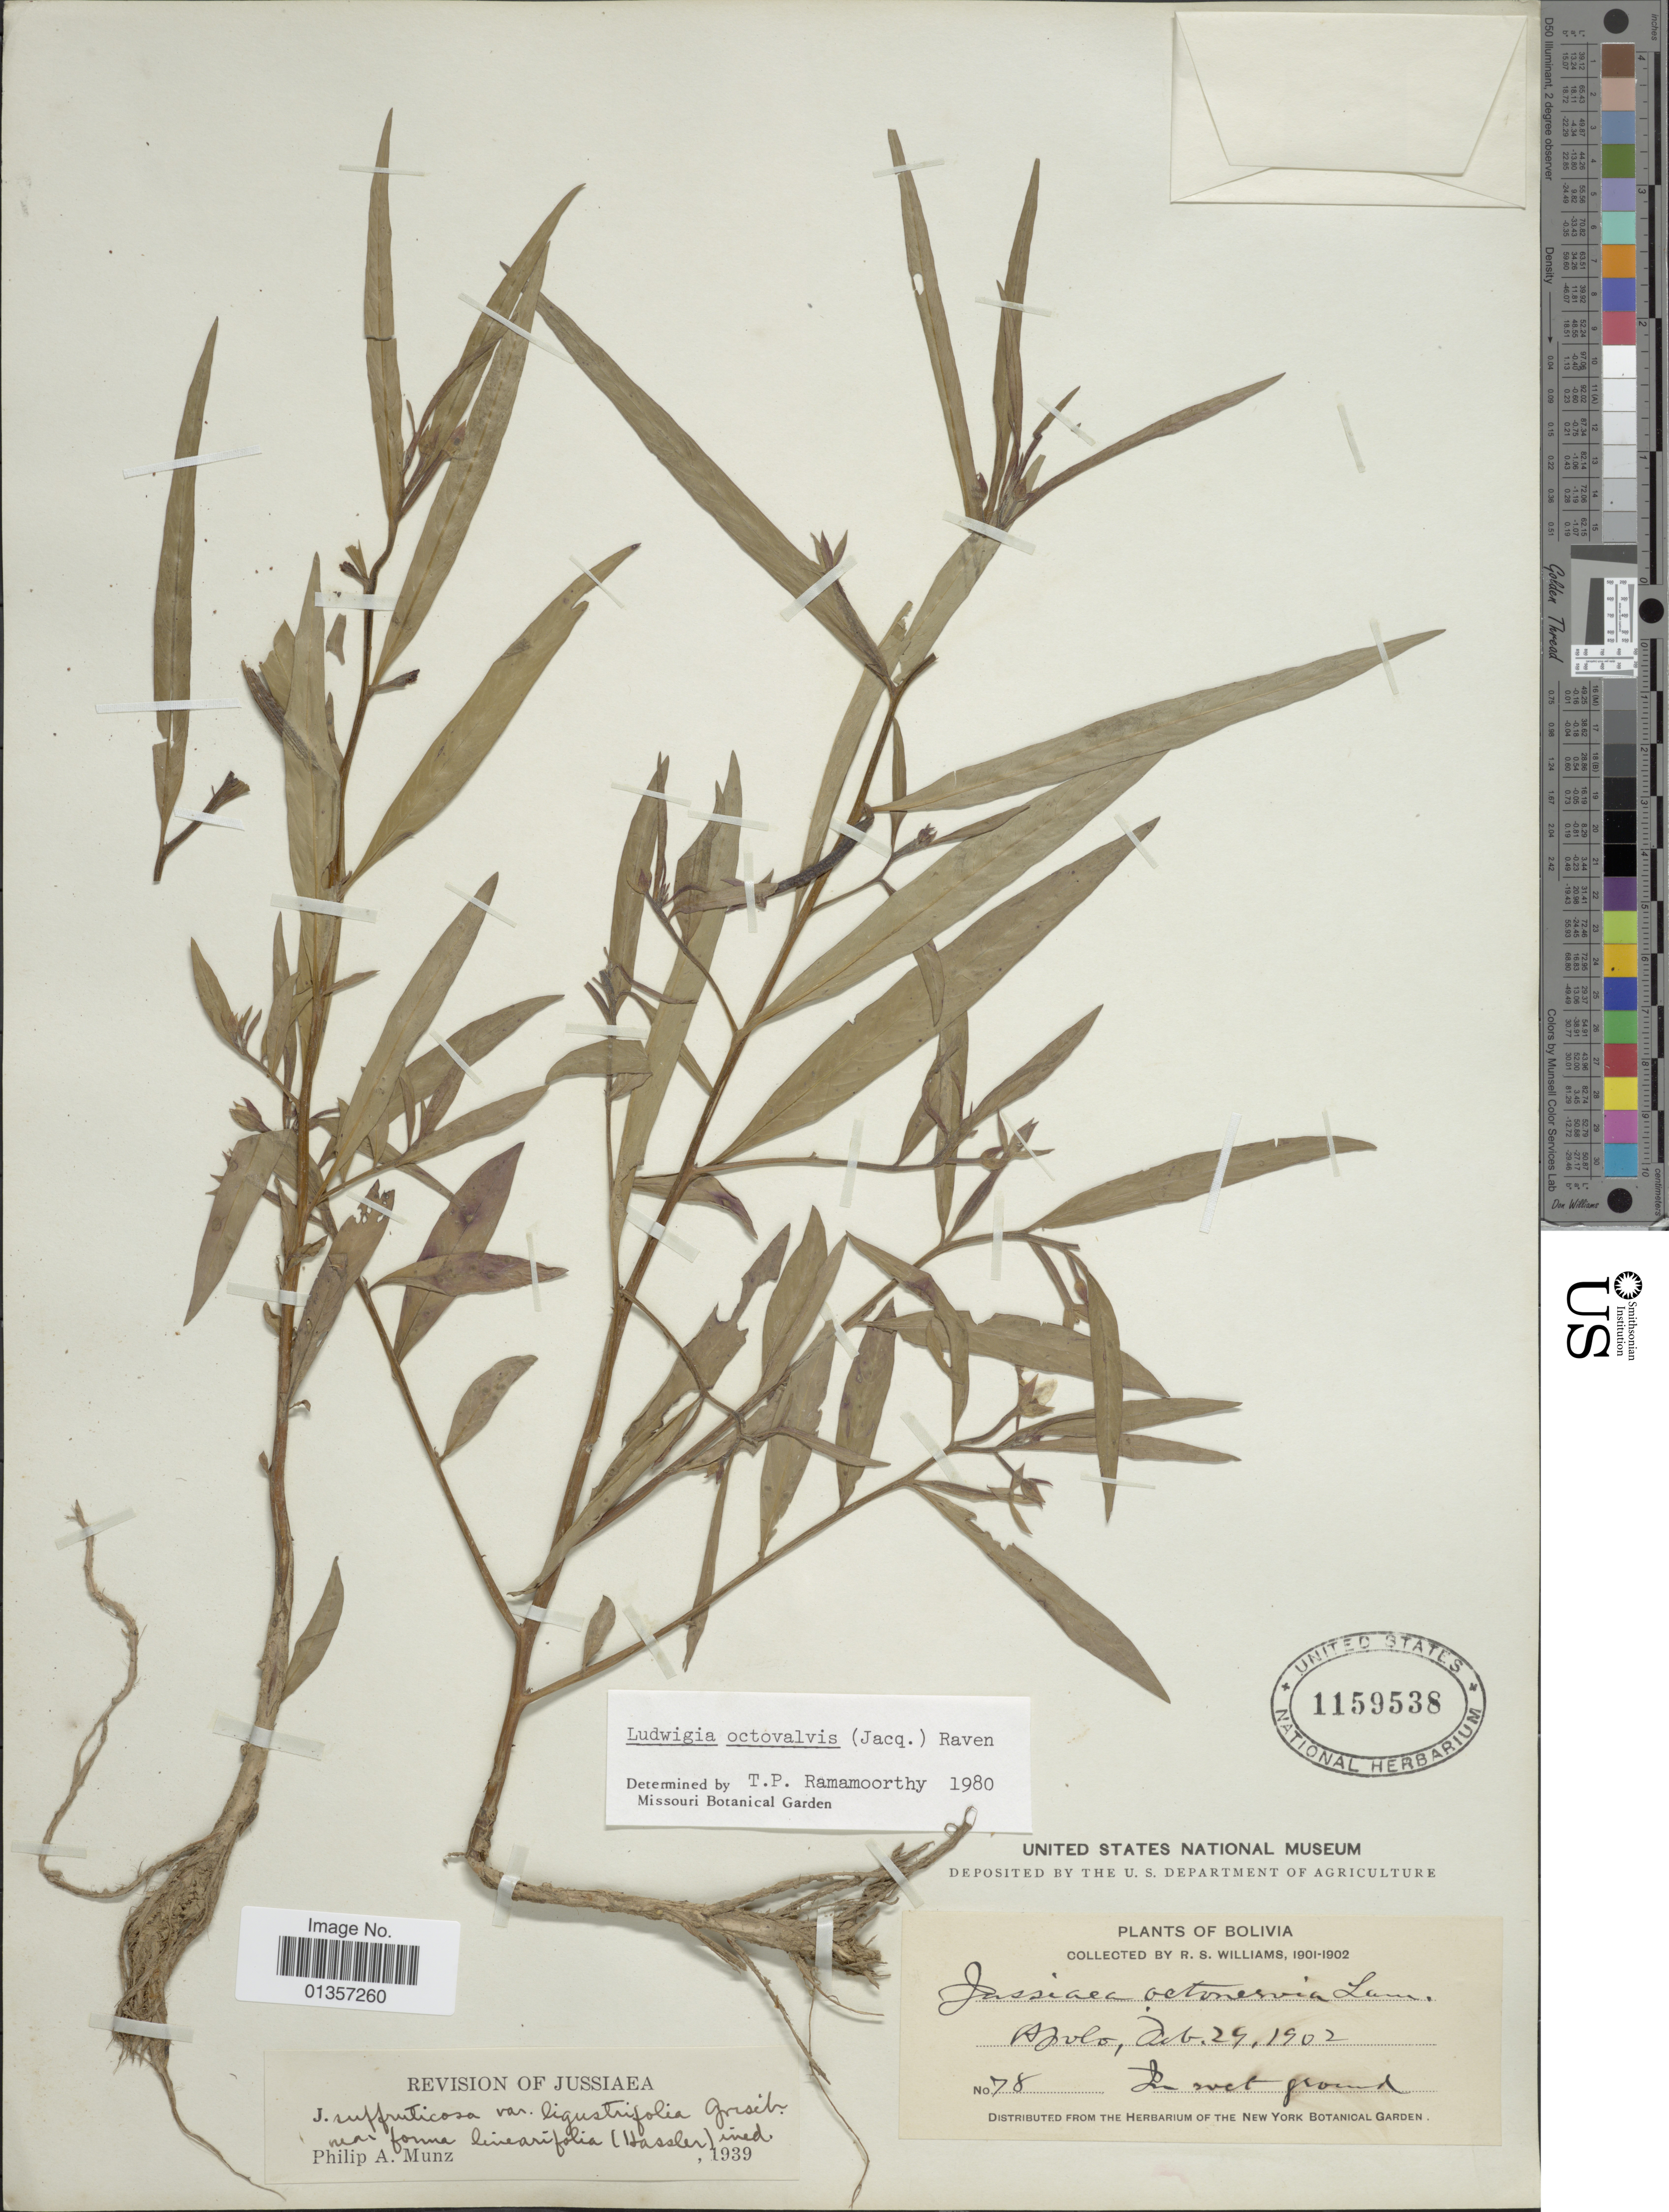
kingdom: Plantae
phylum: Tracheophyta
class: Magnoliopsida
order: Myrtales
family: Onagraceae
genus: Ludwigia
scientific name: Ludwigia octovalvis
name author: (Jacq.) P.H. Raven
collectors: R. S. Williams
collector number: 78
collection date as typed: Feb. 29, 1902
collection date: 1902-02-28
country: Bolivia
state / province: La Paz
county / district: Franz Tamayo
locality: Apolo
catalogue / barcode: US 1159538